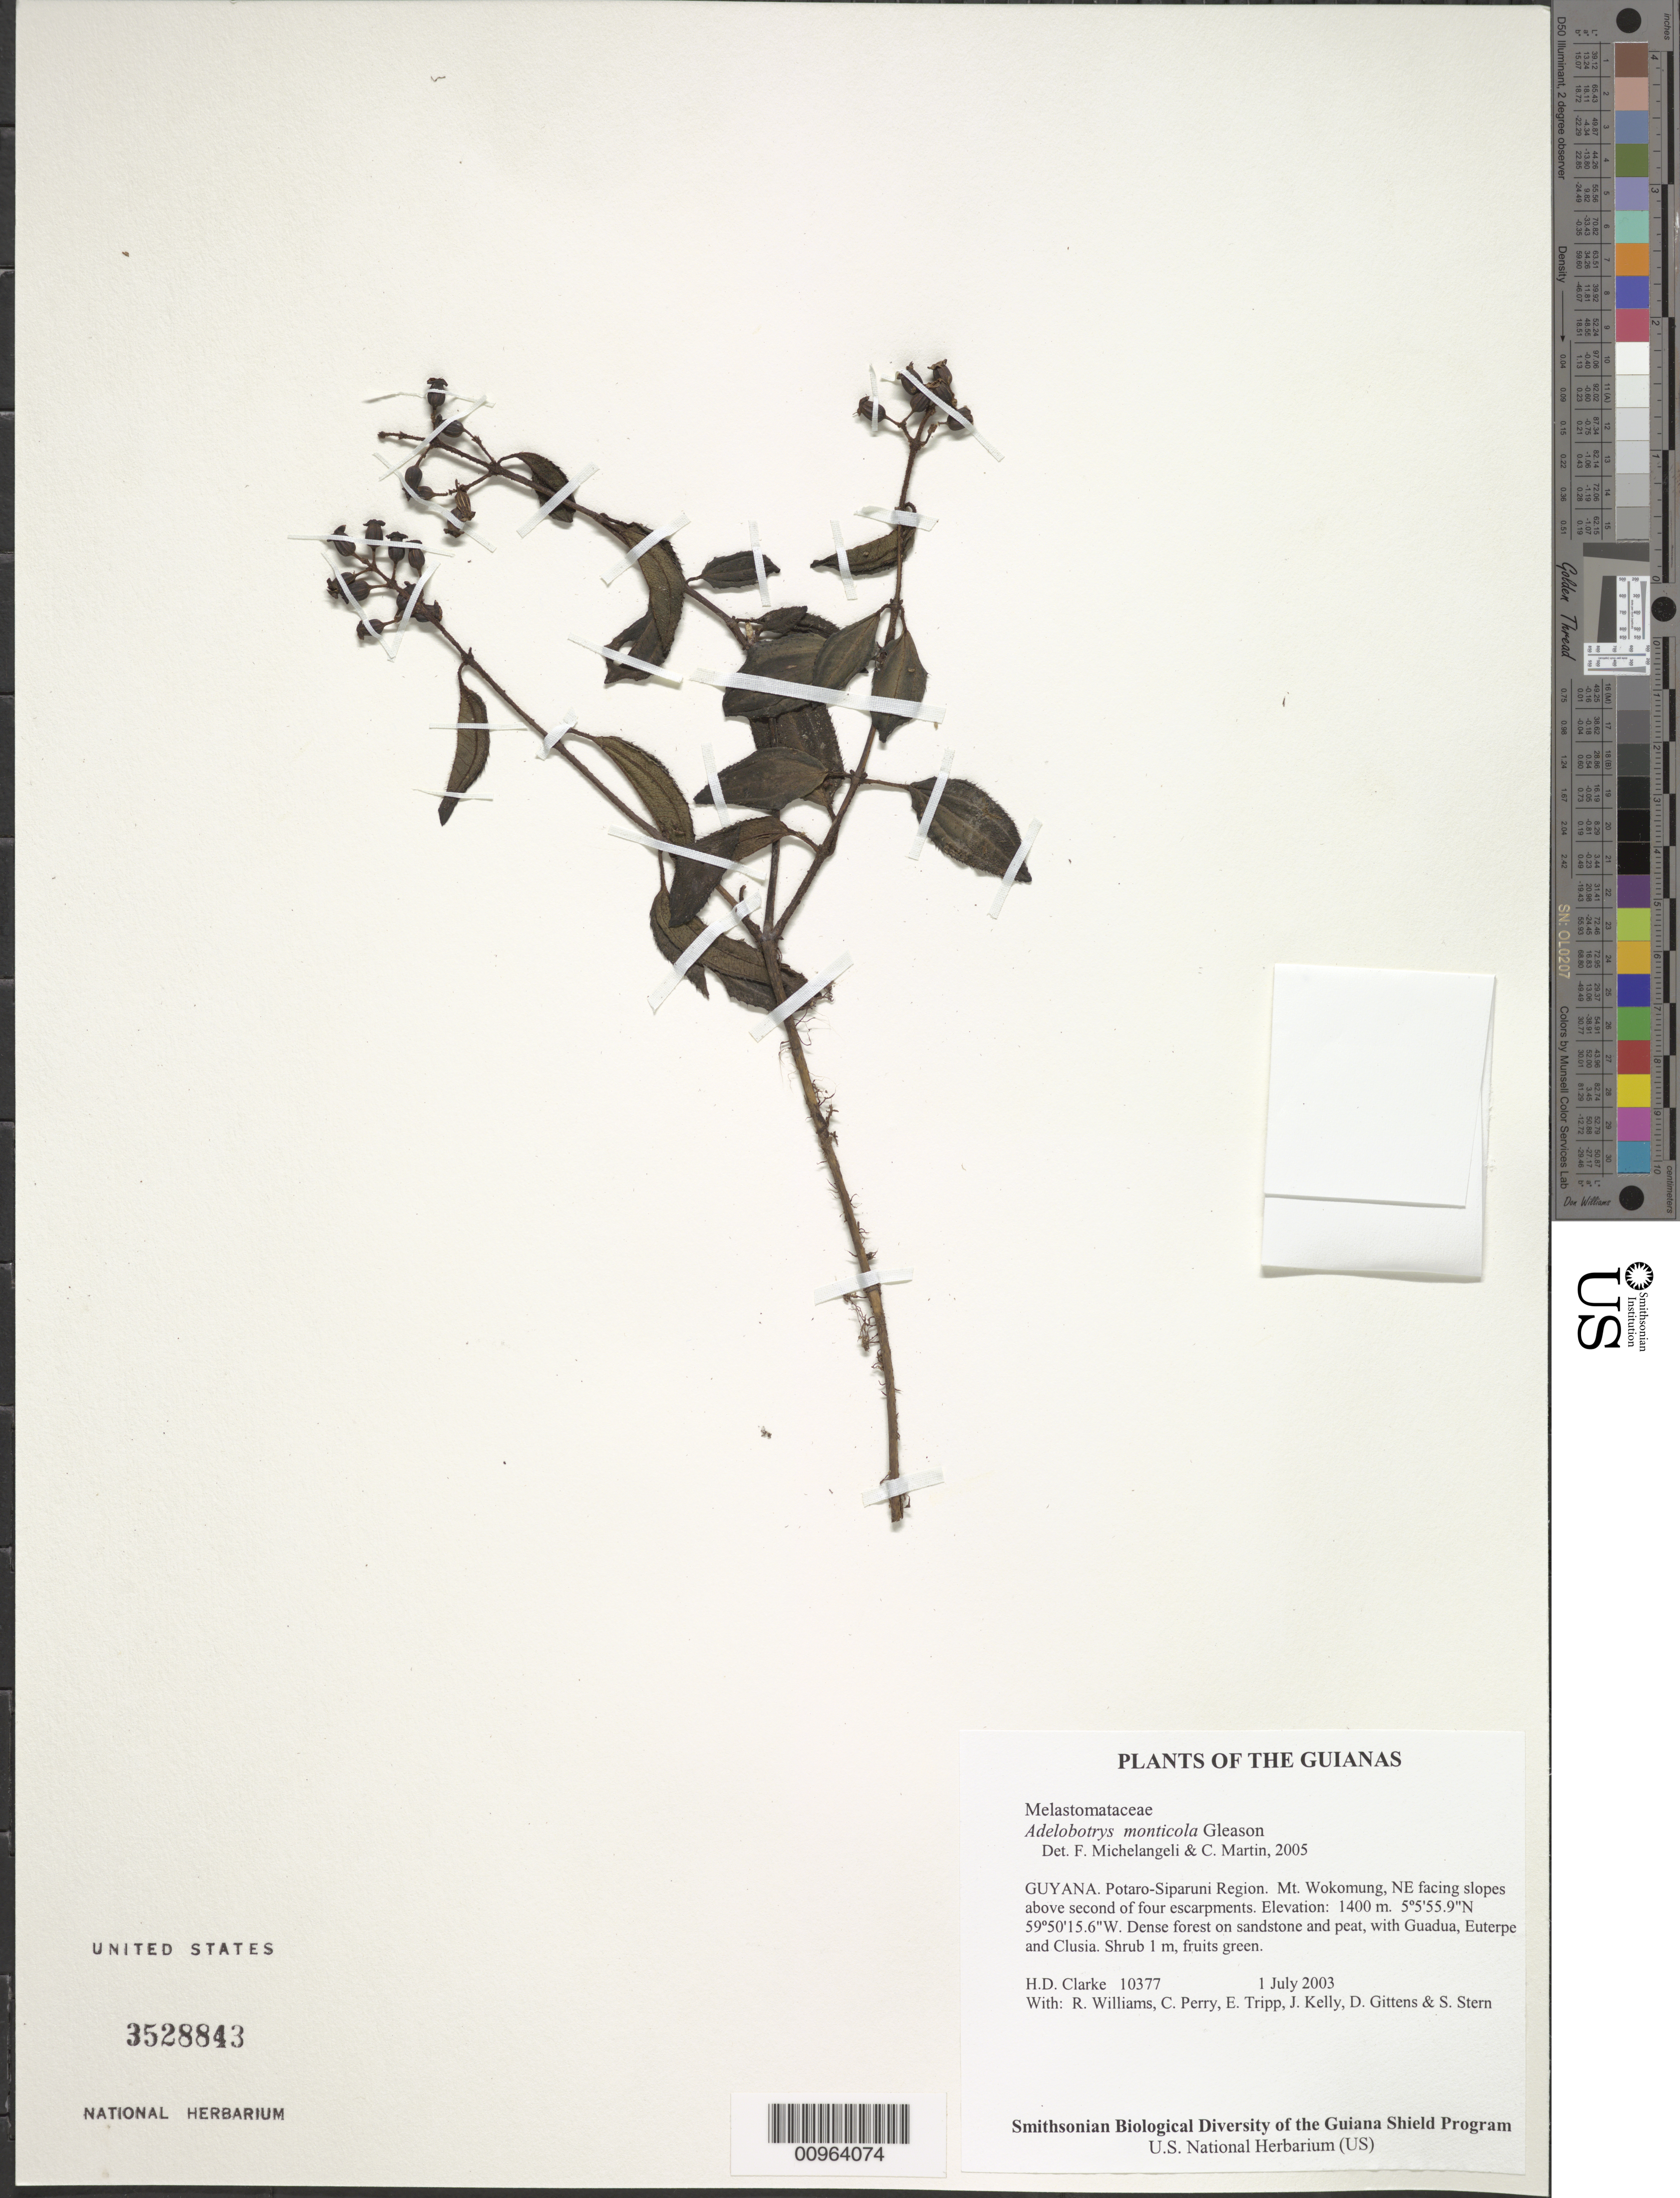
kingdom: Plantae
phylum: Tracheophyta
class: Magnoliopsida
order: Myrtales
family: Melastomataceae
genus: Adelobotrys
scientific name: Adelobotrys monticola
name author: Gleason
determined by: Michelangeli, F. A.; Martin, C.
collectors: H. D. Clarke, R. Williams, C. Perry, E. Tripp, J. Kelly, D. Gittens & S. R. Stern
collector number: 10377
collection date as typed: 1 July 2003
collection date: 2003-07-01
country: Guyana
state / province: Potaro-Siparuni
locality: Mt. Wokomung, NE facing slopes above second of four escarpments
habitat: Dense forest on sandstone and peat, with Guadua, Euterpe and Clusia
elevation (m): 1400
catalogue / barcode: US 3528843